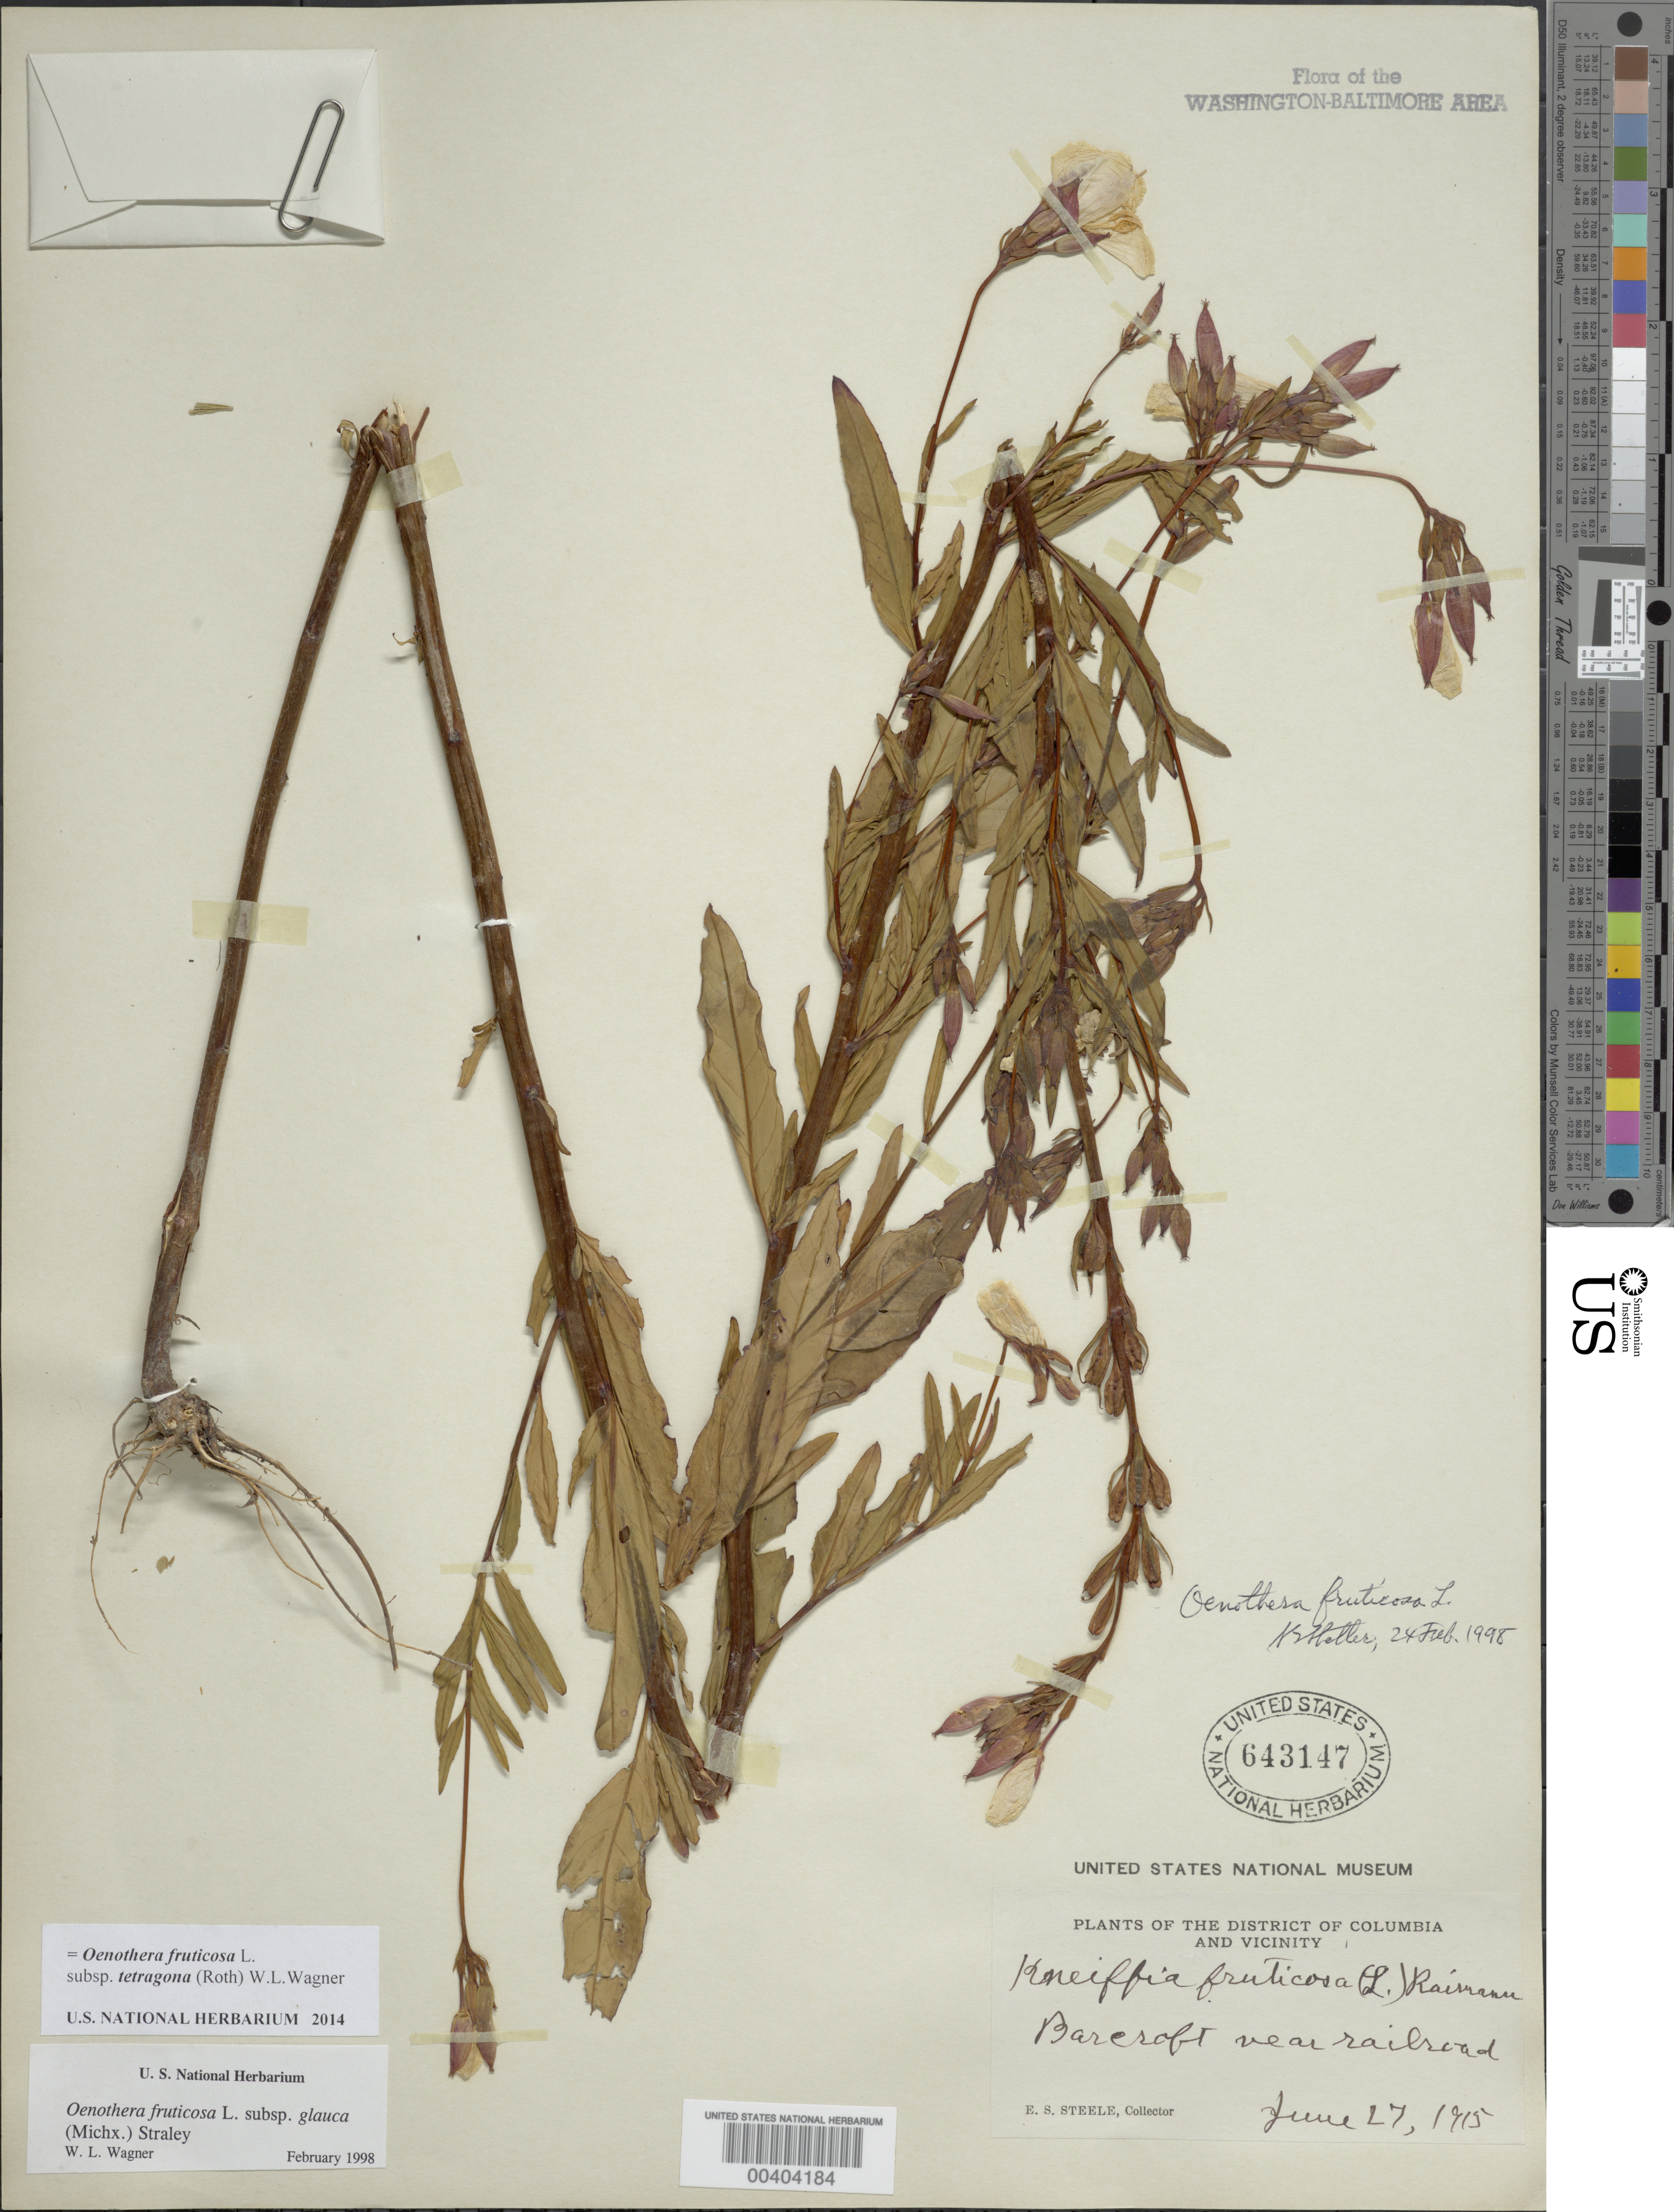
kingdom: Plantae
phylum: Tracheophyta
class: Magnoliopsida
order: Myrtales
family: Onagraceae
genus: Oenothera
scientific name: Oenothera fruticosa subsp. tetragona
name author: (Roth) W.L. Wagner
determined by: Wagner, W. L., (BOT), Smithsonian Institution - National Museum of Natural History (UNITED STATES)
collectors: E. Steele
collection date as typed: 27 Jun 1915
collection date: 1915-06-27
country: United States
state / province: Virginia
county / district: Arlington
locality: Barcroft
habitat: Near R.R.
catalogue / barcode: US 643147